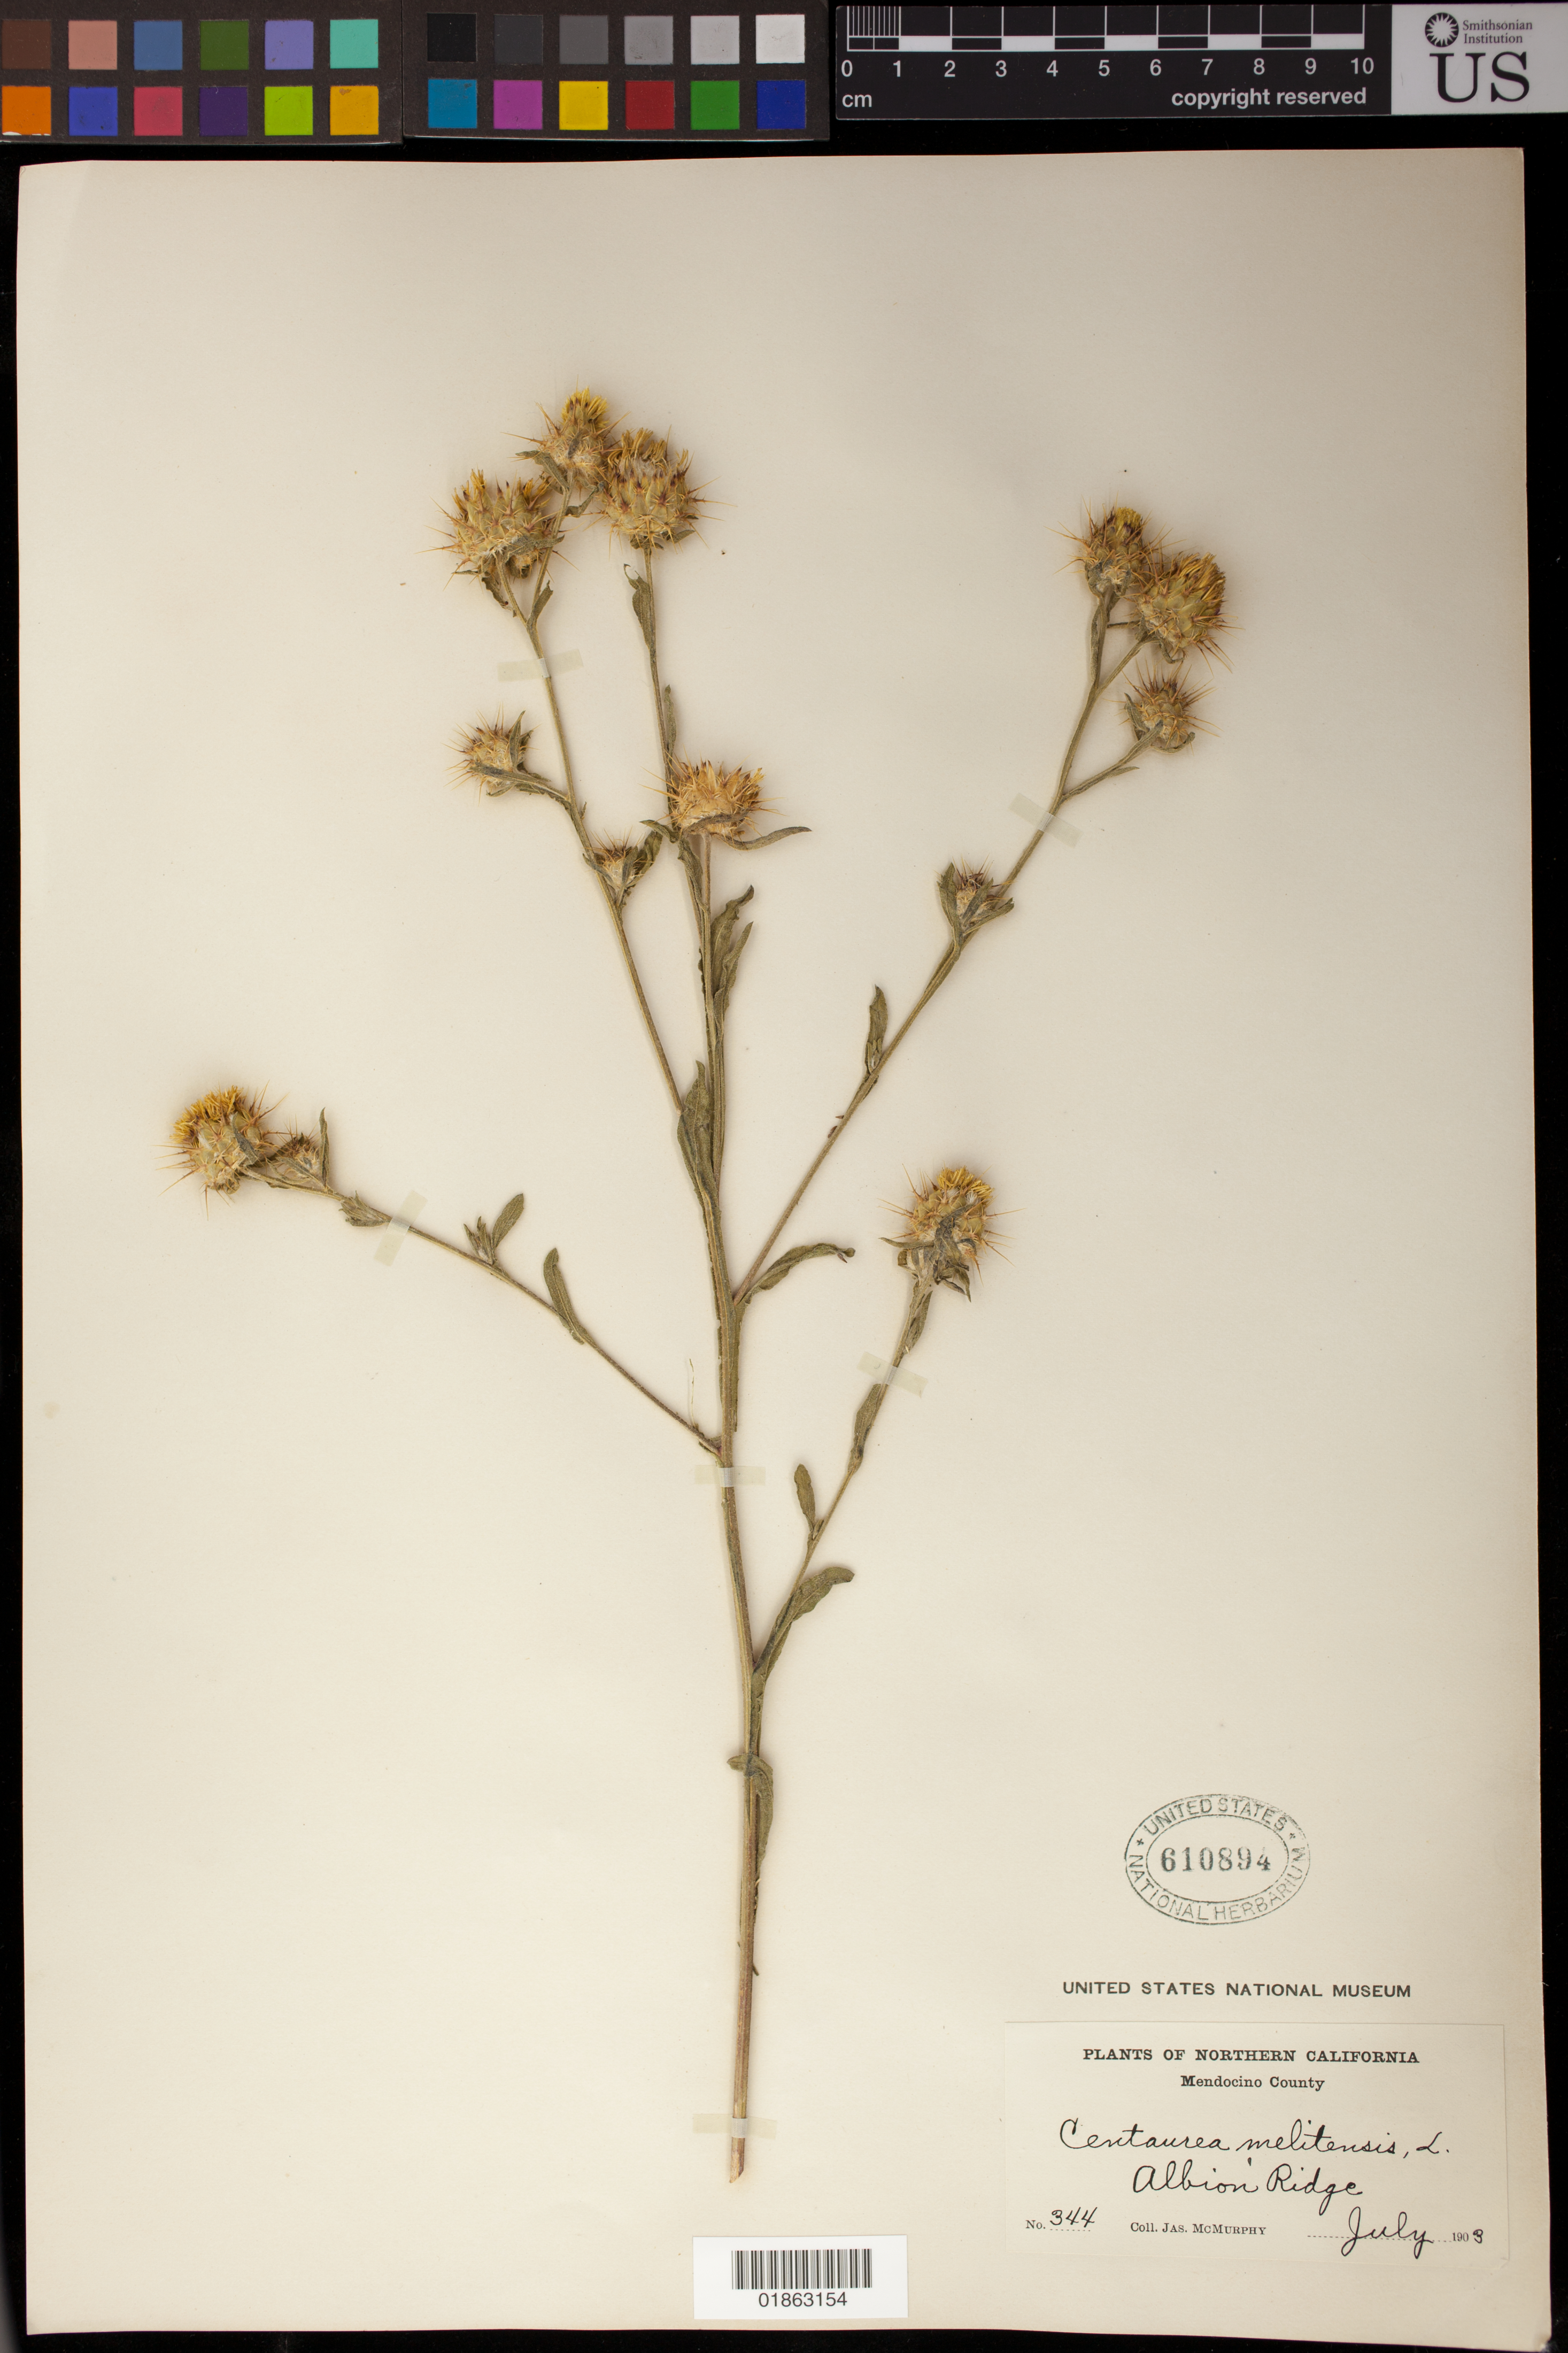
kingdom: Plantae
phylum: Tracheophyta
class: Magnoliopsida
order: Asterales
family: Asteraceae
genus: Centaurea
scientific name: Centaurea melitensis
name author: L.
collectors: J. McMurphy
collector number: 344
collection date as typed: Jul 1903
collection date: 1903-07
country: United States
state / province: California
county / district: Mendocino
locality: Albion Ridge.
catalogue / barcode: US 610894